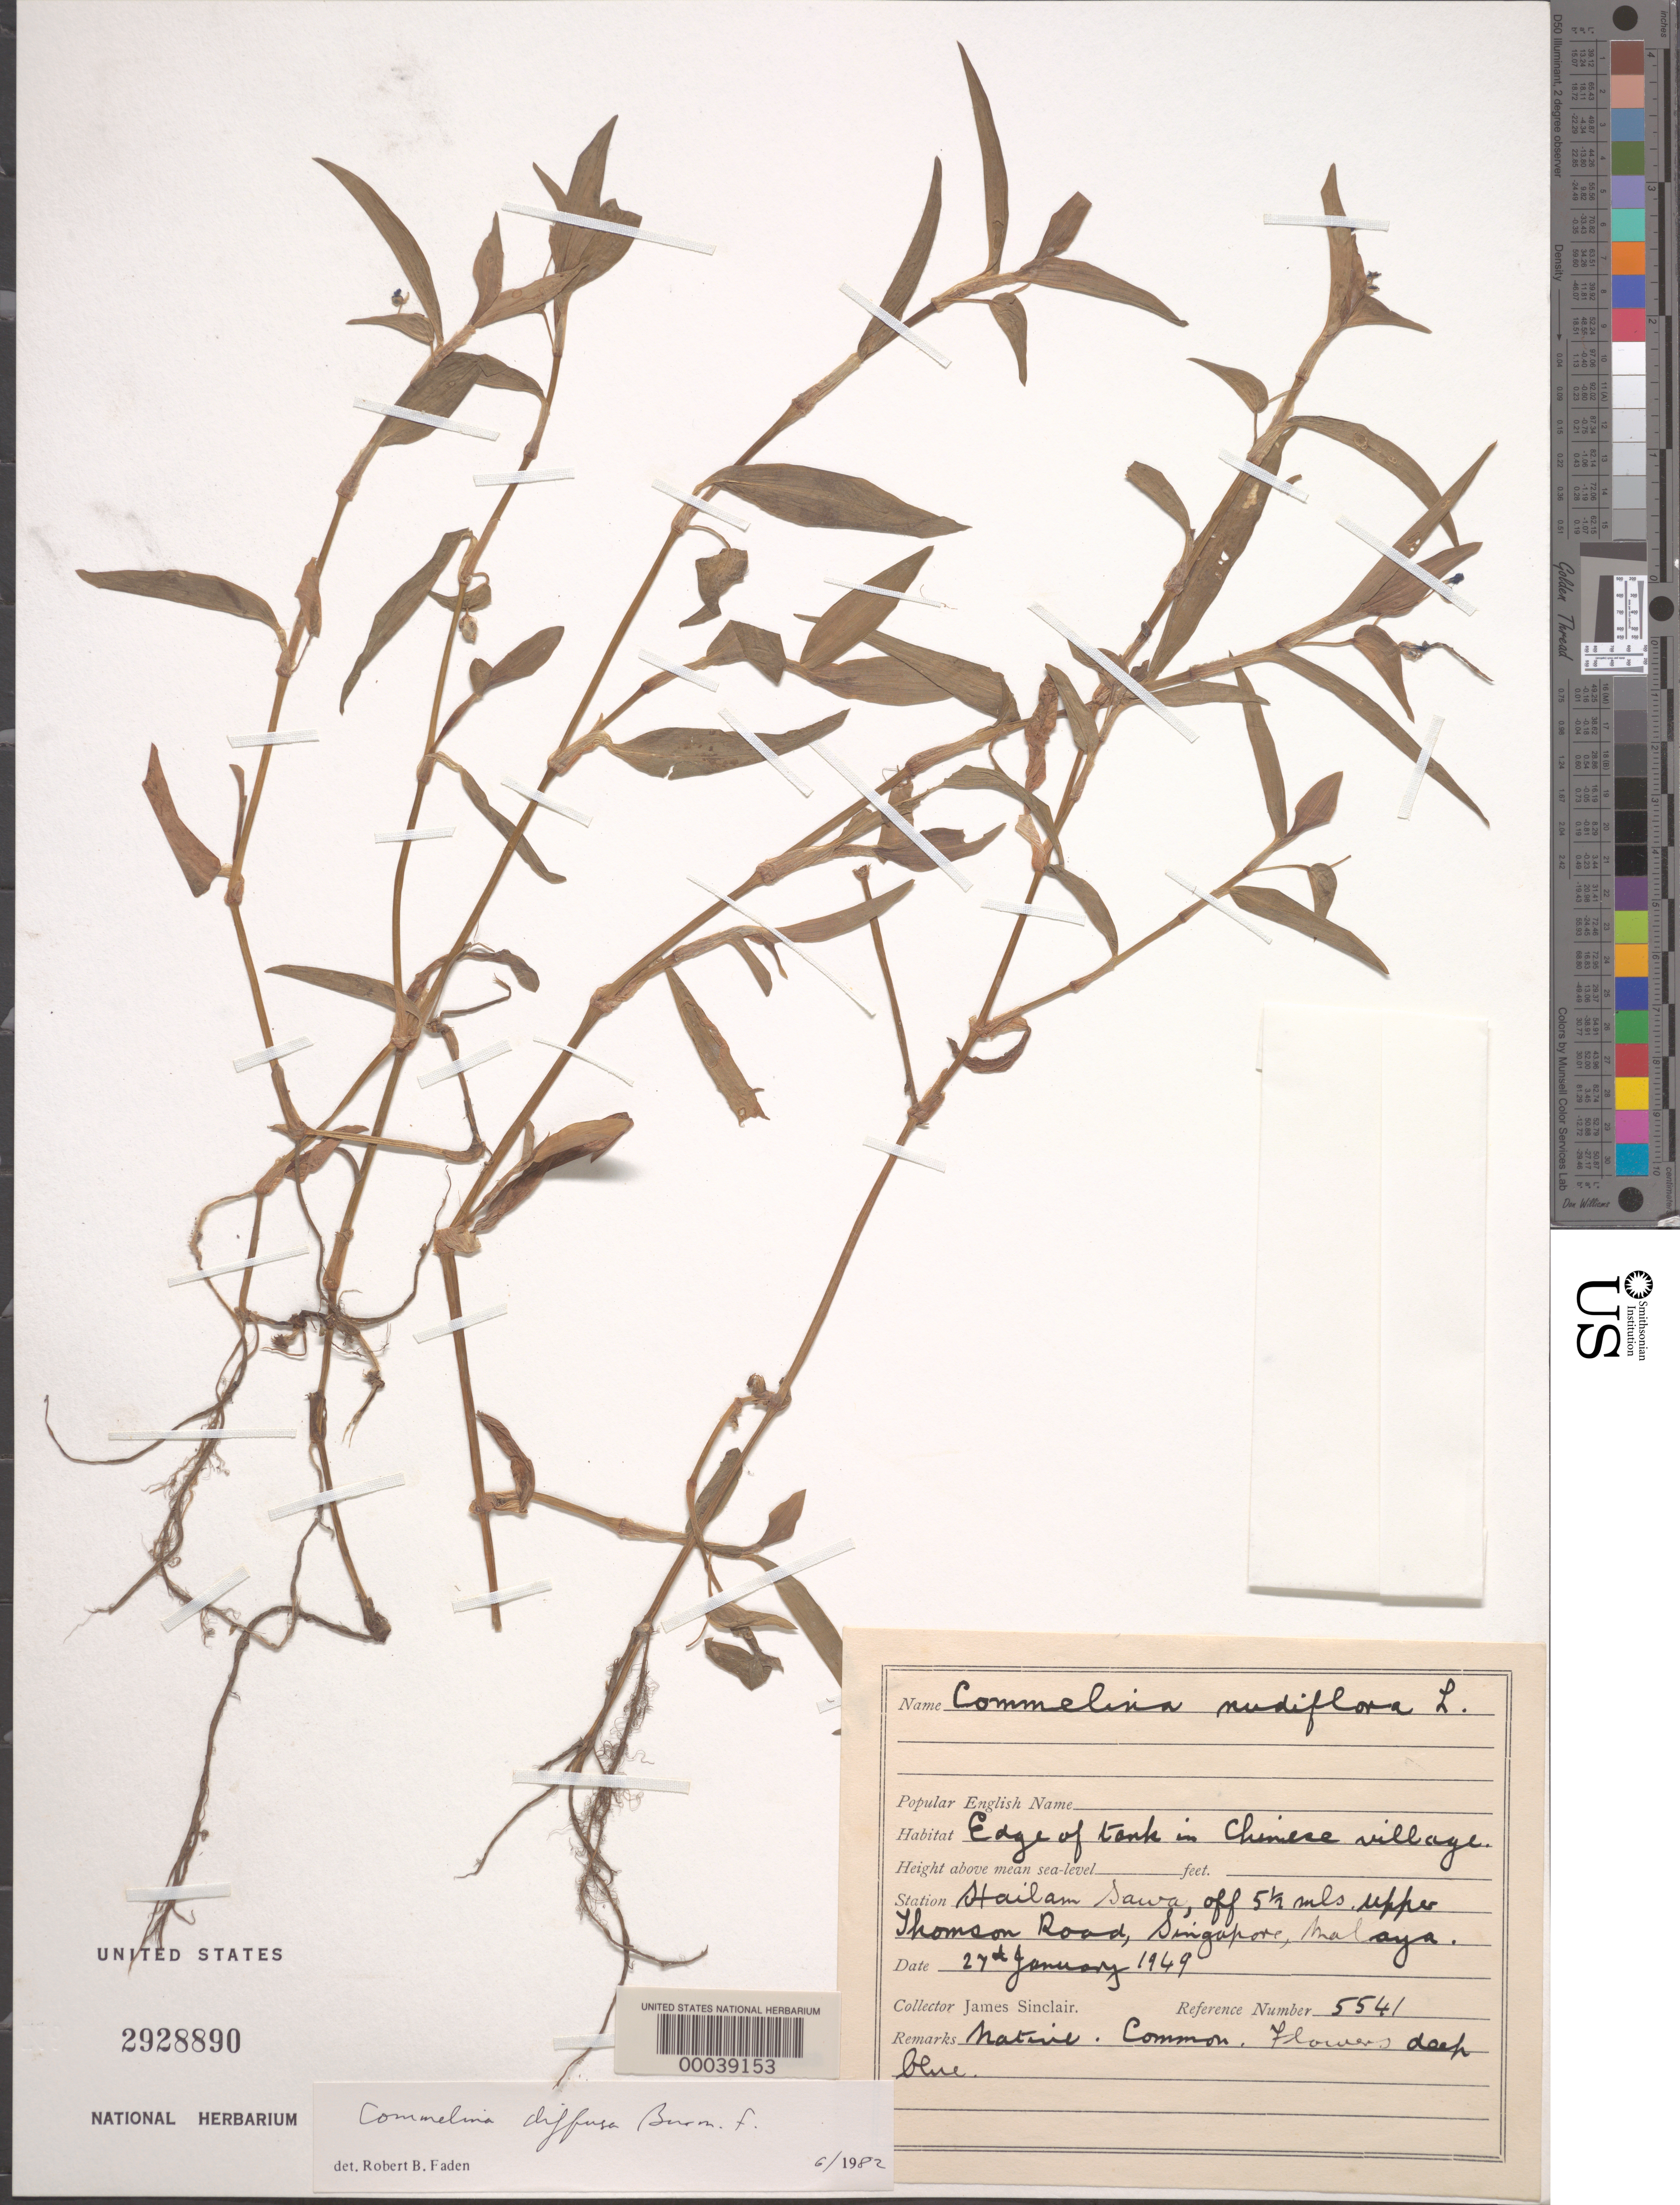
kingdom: Plantae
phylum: Tracheophyta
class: Liliopsida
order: Commelinales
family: Commelinaceae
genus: Commelina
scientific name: Commelina diffusa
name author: Burm. f.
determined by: Faden, Robert B., (US), Smithsonian Institution - National Museum of Natural History (UNITED STATES)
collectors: J. Sinclair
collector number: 5541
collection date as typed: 27 Jan 1949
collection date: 1949-01-27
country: Singapore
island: Singapore Island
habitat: Roadside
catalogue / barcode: US 2928890